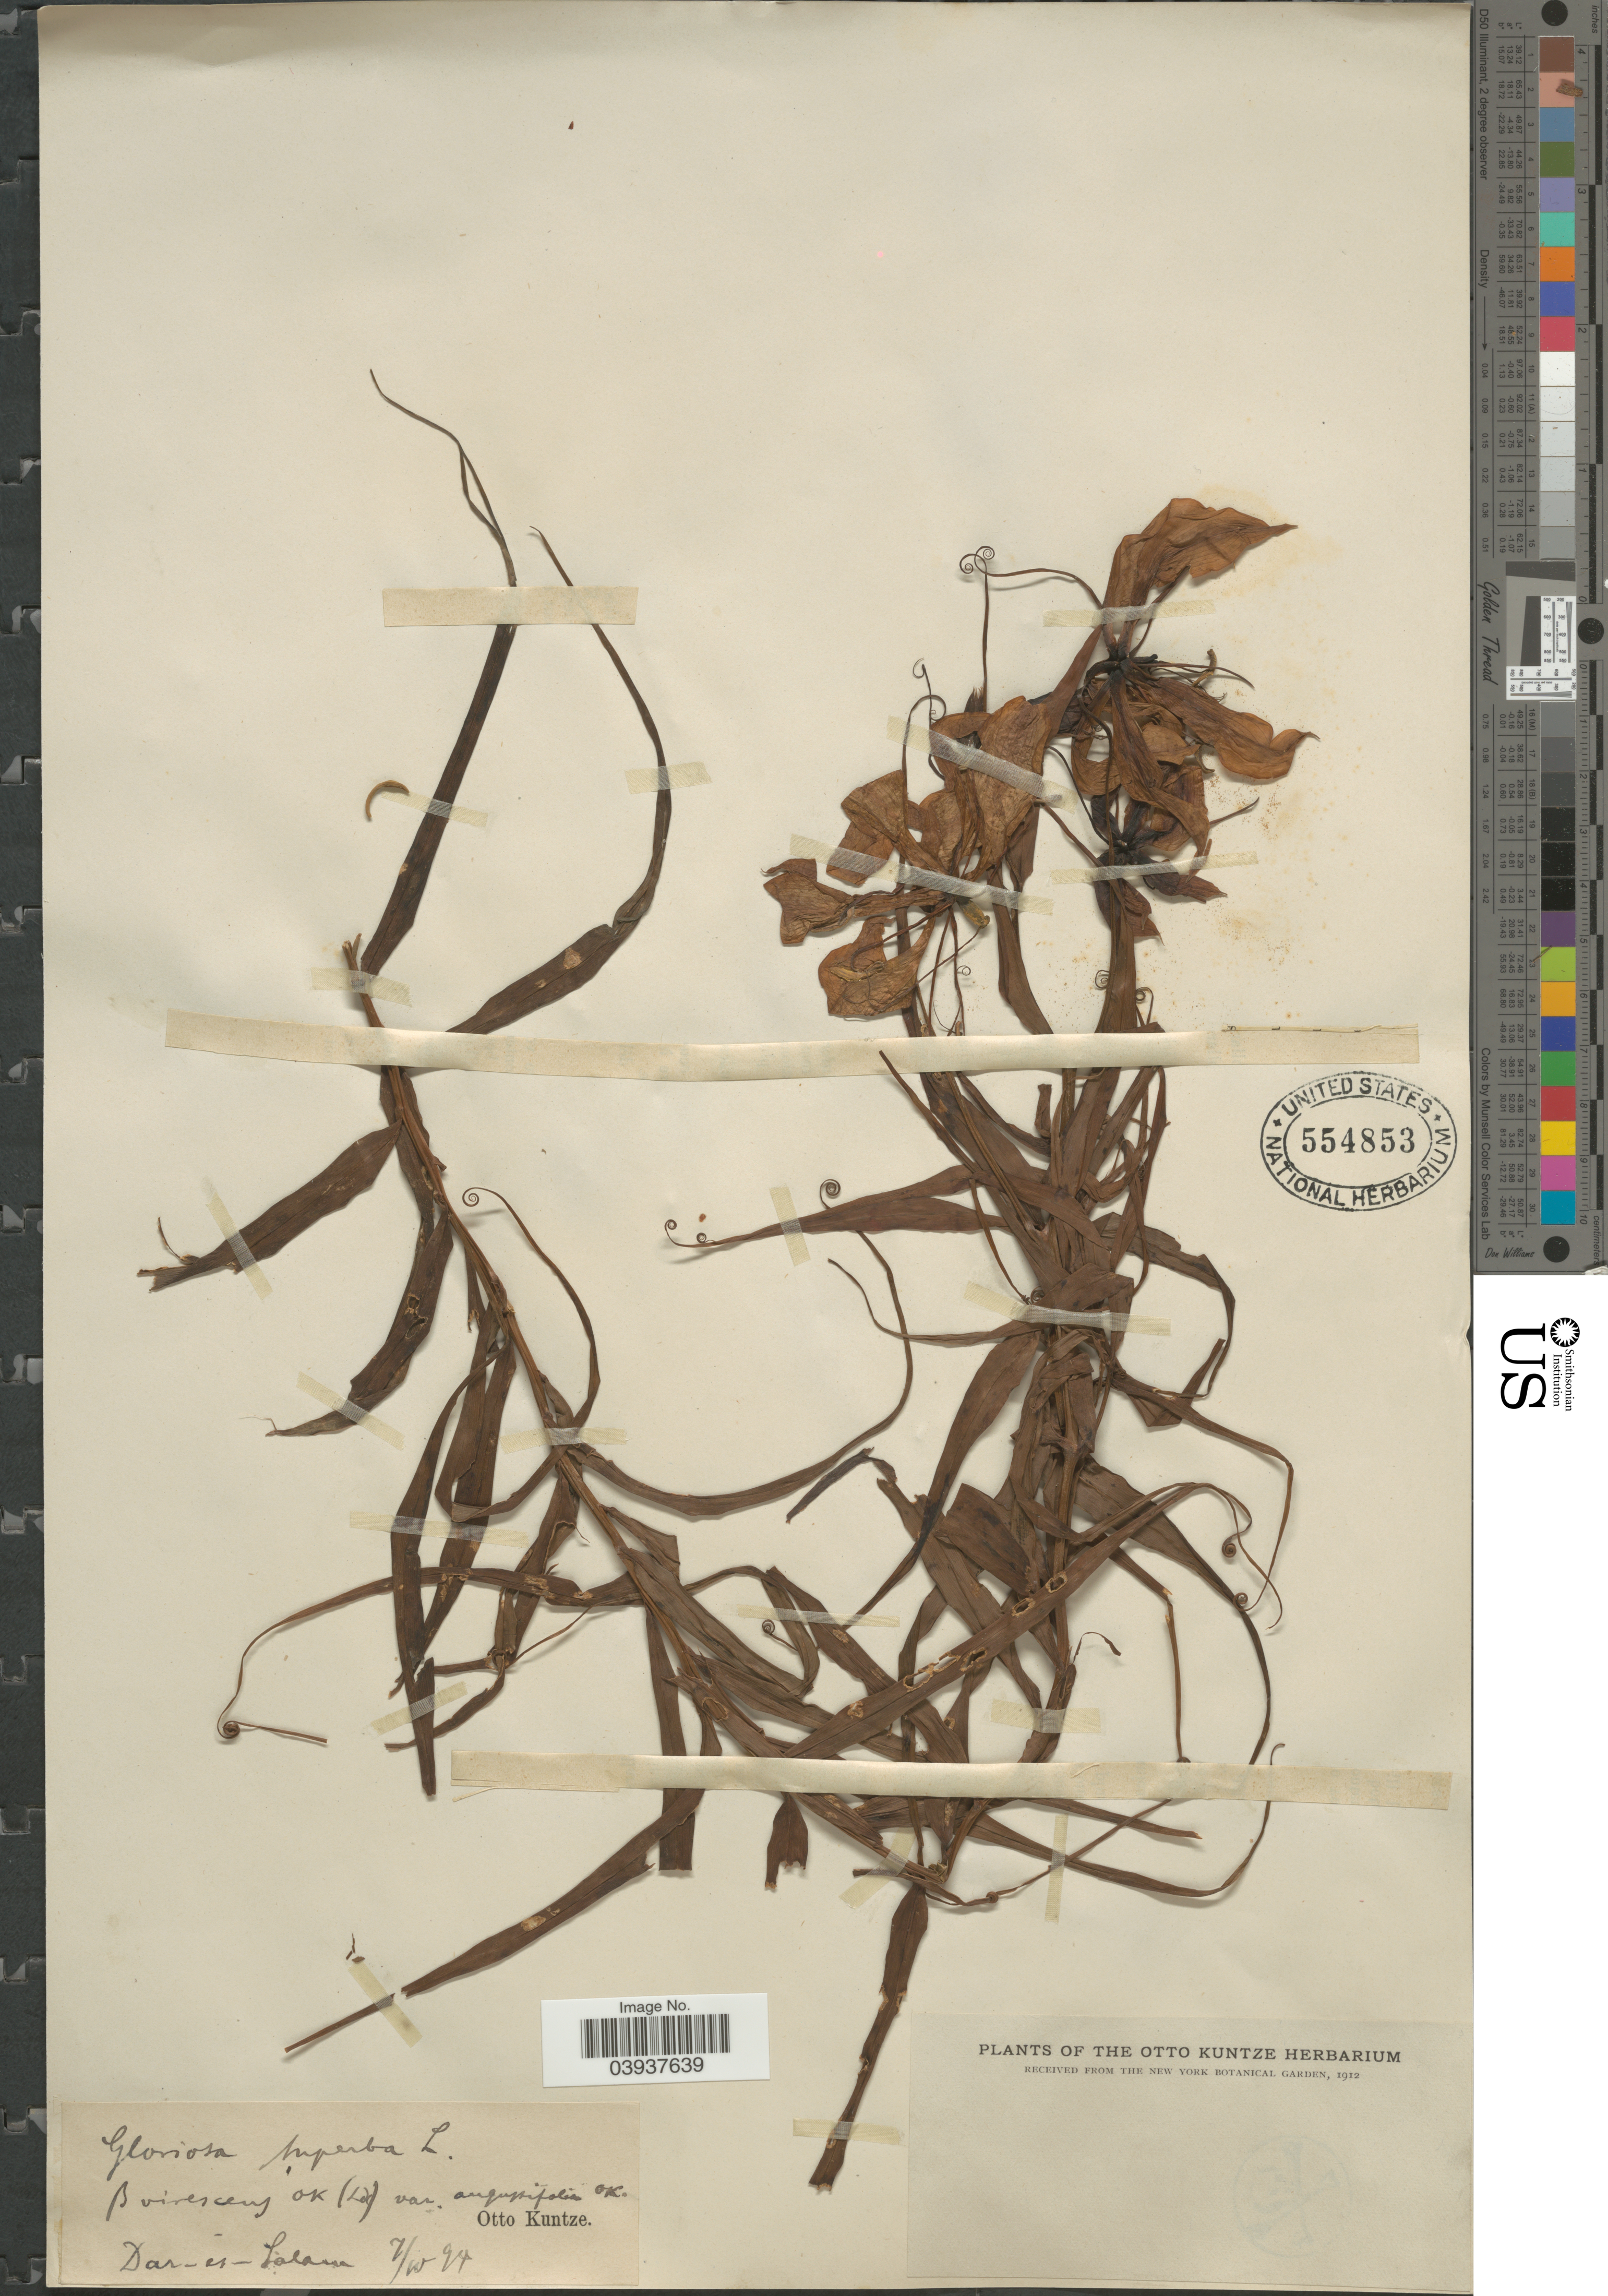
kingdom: Plantae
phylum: Tracheophyta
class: Liliopsida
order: Liliales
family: Colchicaceae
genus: Gloriosa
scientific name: Gloriosa superba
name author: L.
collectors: C.E.O. Kuntze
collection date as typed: Transcribed d/m/y: 7/10/94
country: Tanzania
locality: Dar-es-Salam.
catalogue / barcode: US 554853